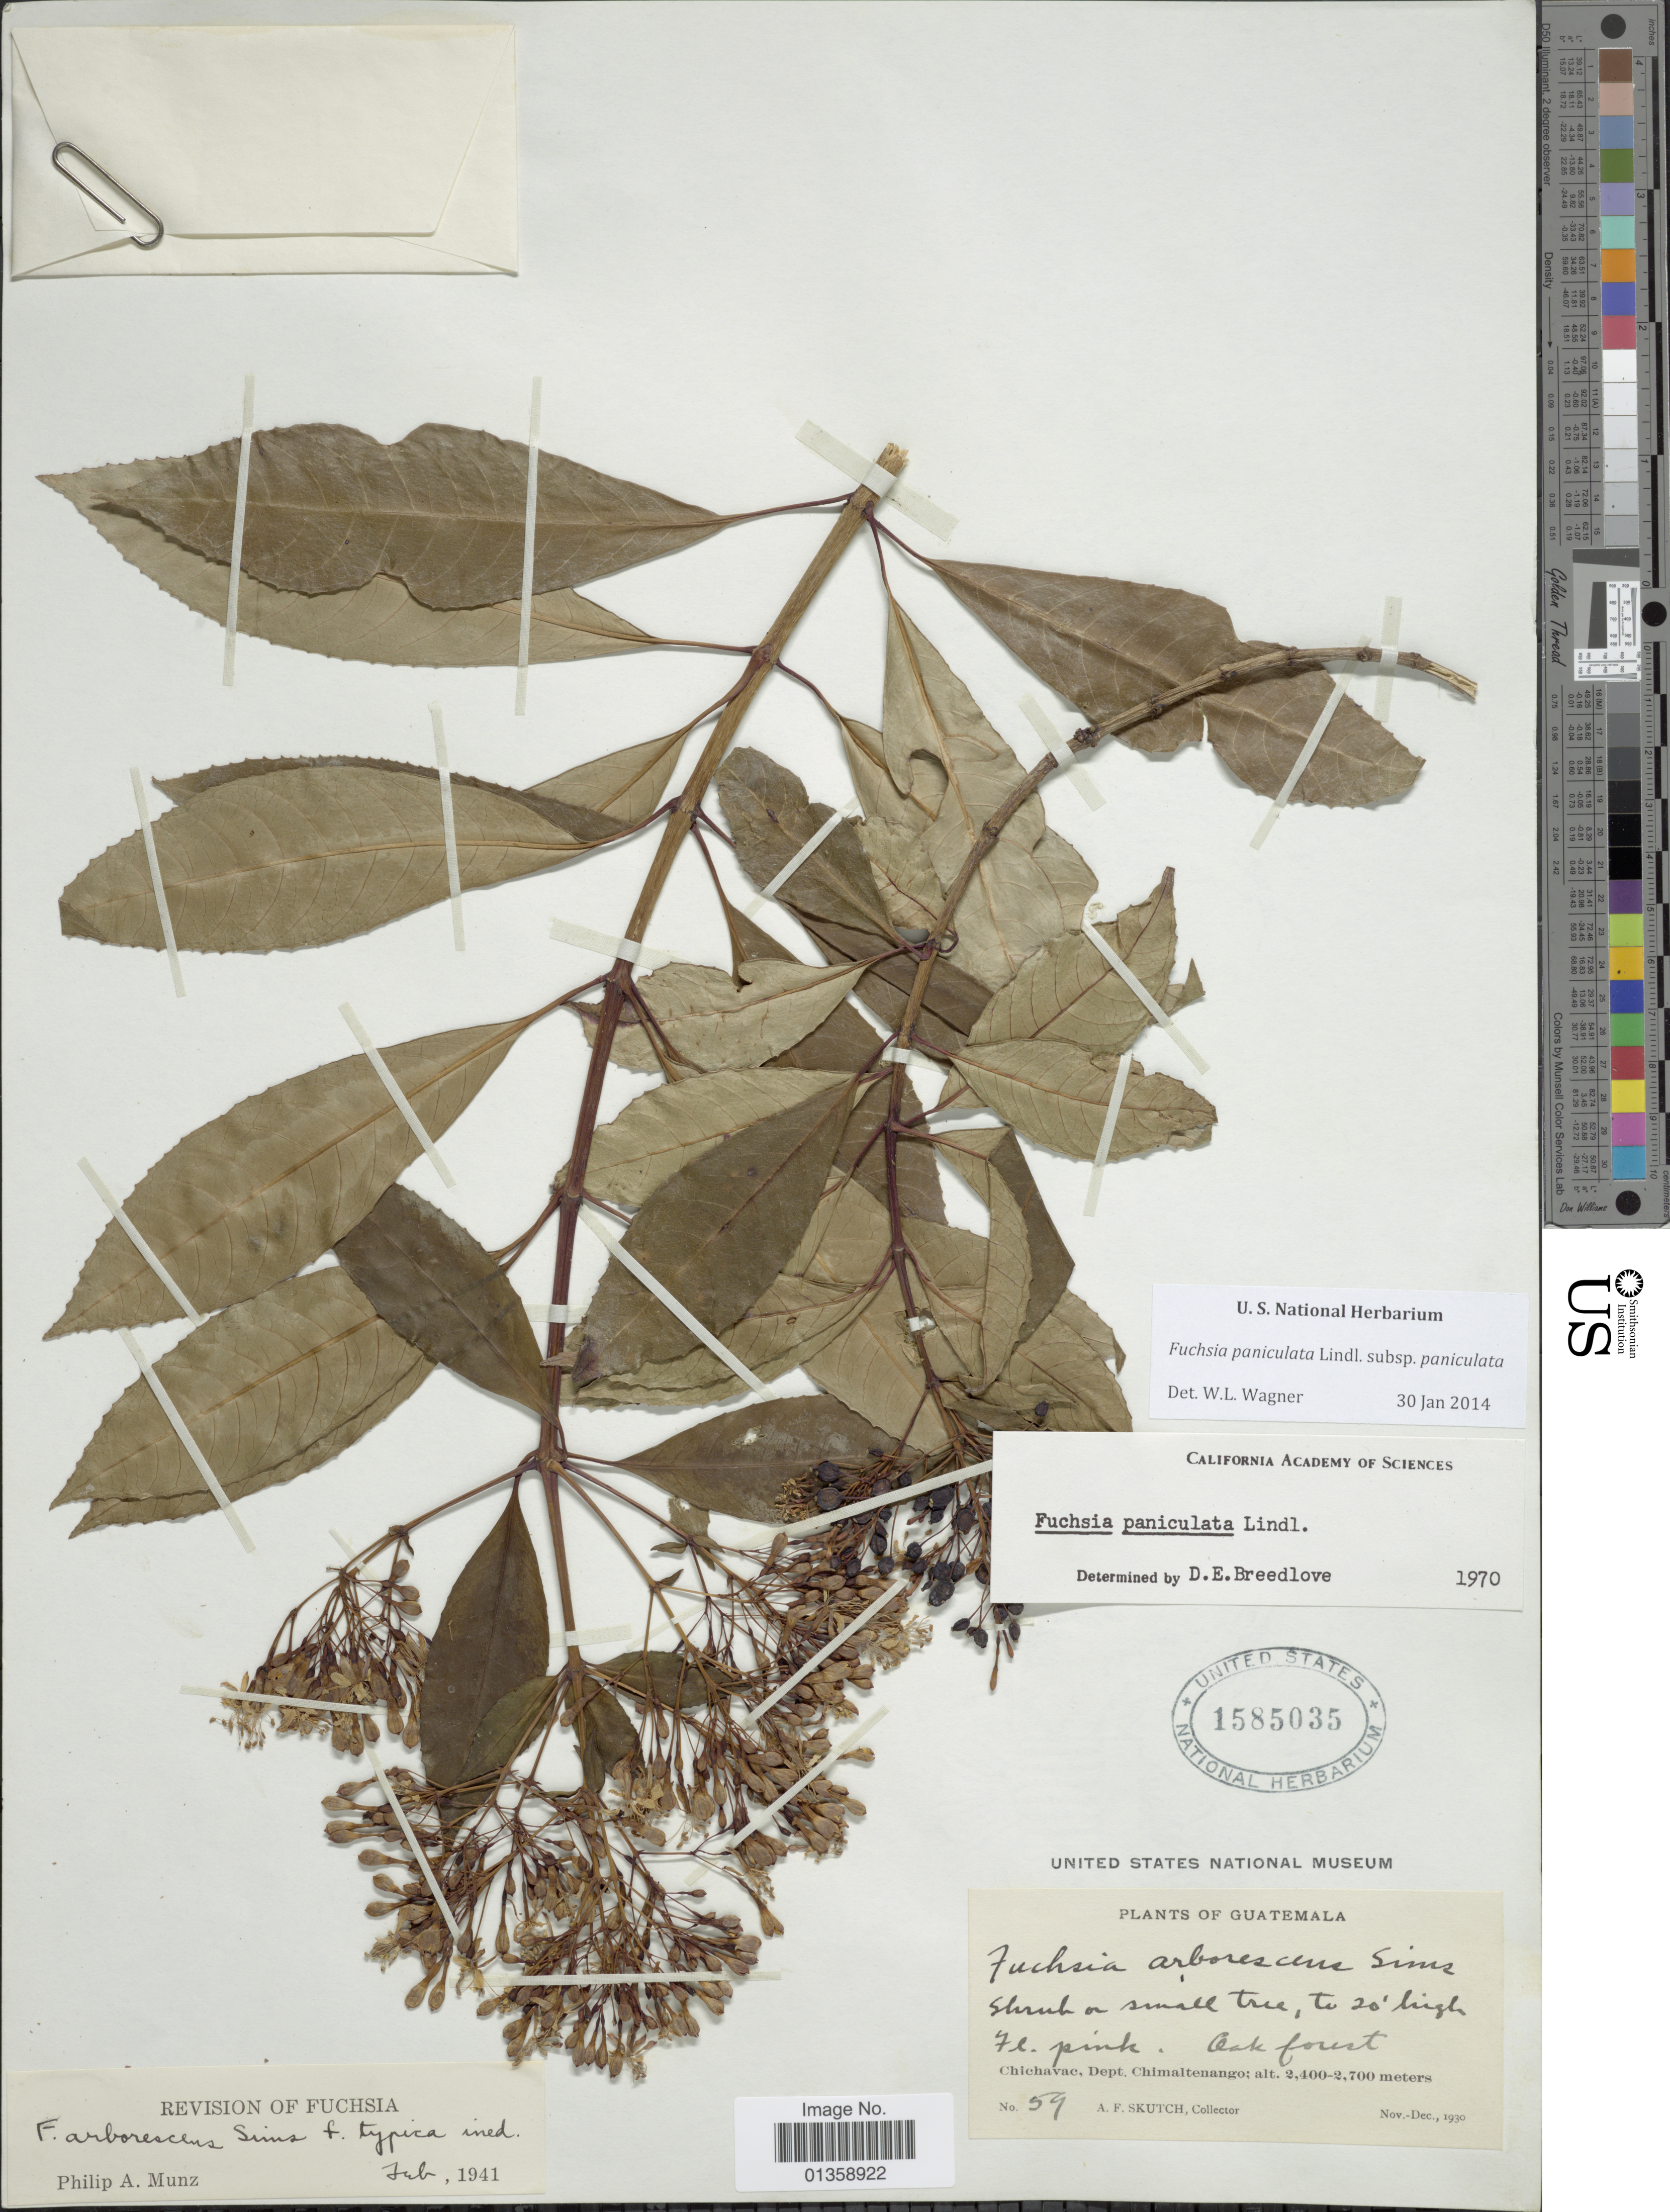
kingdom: Plantae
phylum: Tracheophyta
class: Magnoliopsida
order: Myrtales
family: Onagraceae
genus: Fuchsia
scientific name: Fuchsia paniculata subsp. paniculata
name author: Lindl.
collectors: A. F. Skutch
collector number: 59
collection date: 1930-11/1930-12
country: Guatemala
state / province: Chimaltenango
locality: Chichavac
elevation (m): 2400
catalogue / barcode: US 1585035